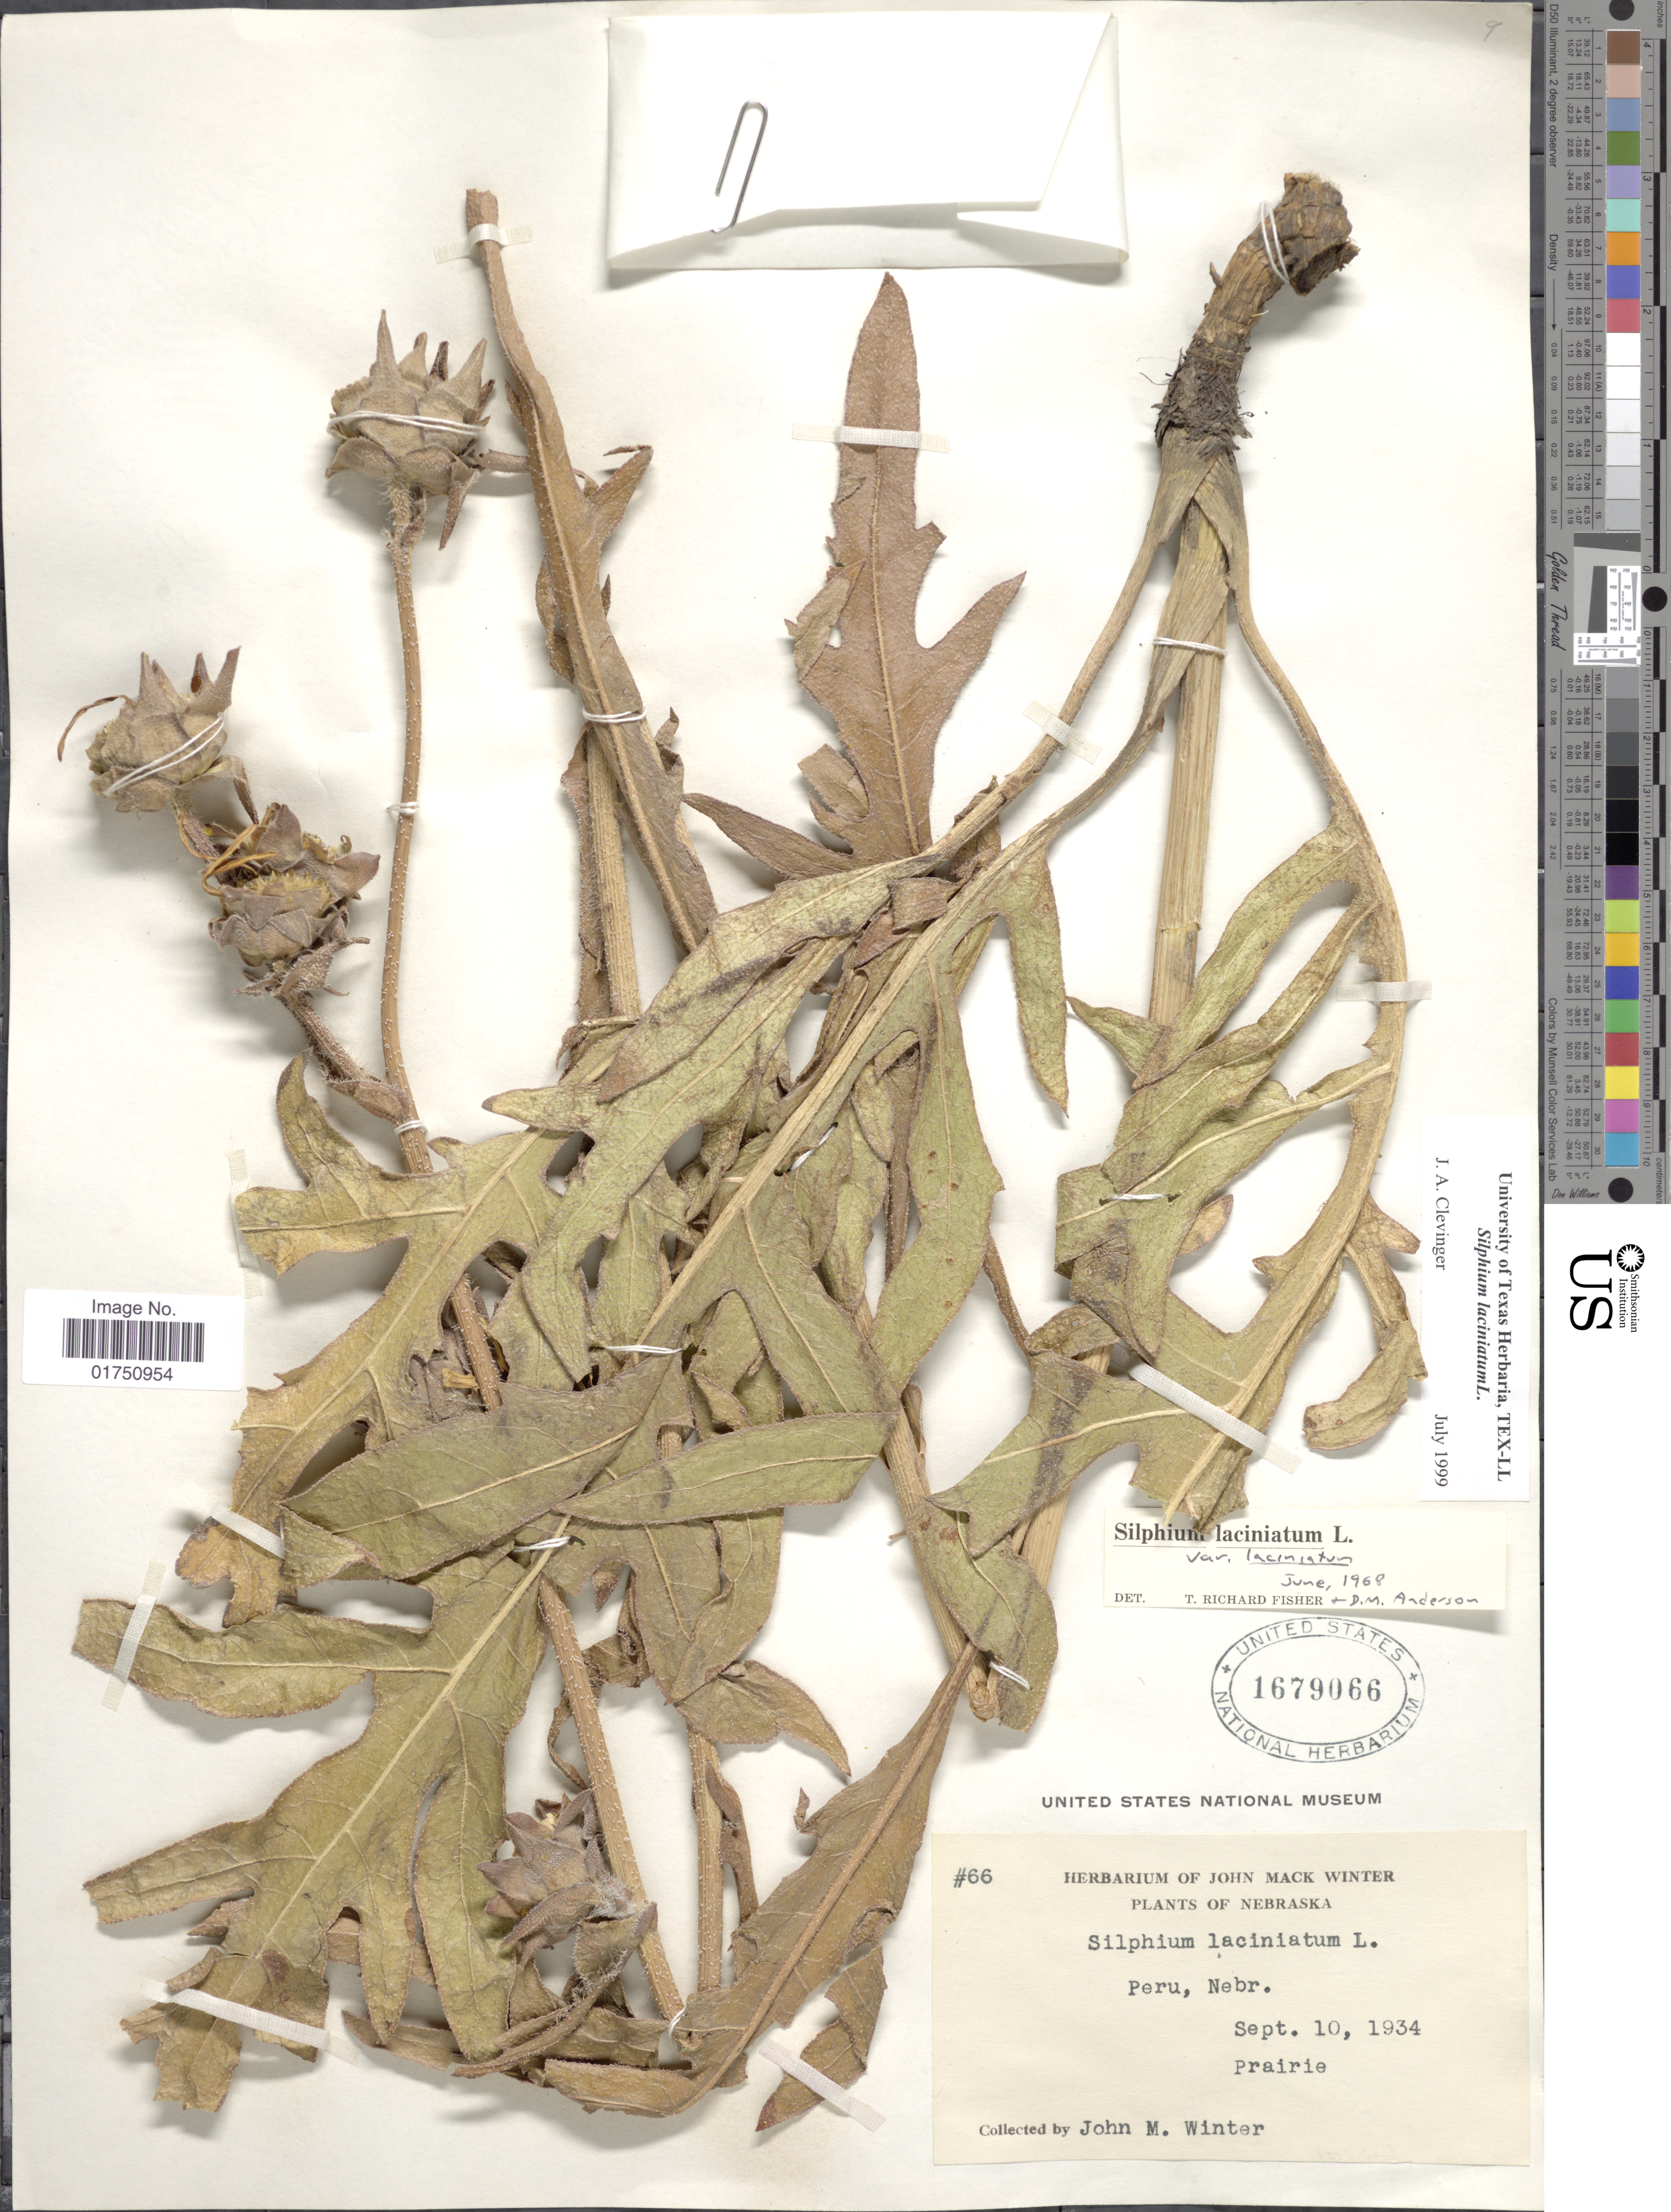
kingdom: Plantae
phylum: Tracheophyta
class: Magnoliopsida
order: Asterales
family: Asteraceae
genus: Silphium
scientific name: Silphium laciniatum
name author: L.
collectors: J. M. Winter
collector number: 66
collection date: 1934-09-10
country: United States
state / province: Nebraska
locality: Peru, Nebr. Prairie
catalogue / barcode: US 1679066